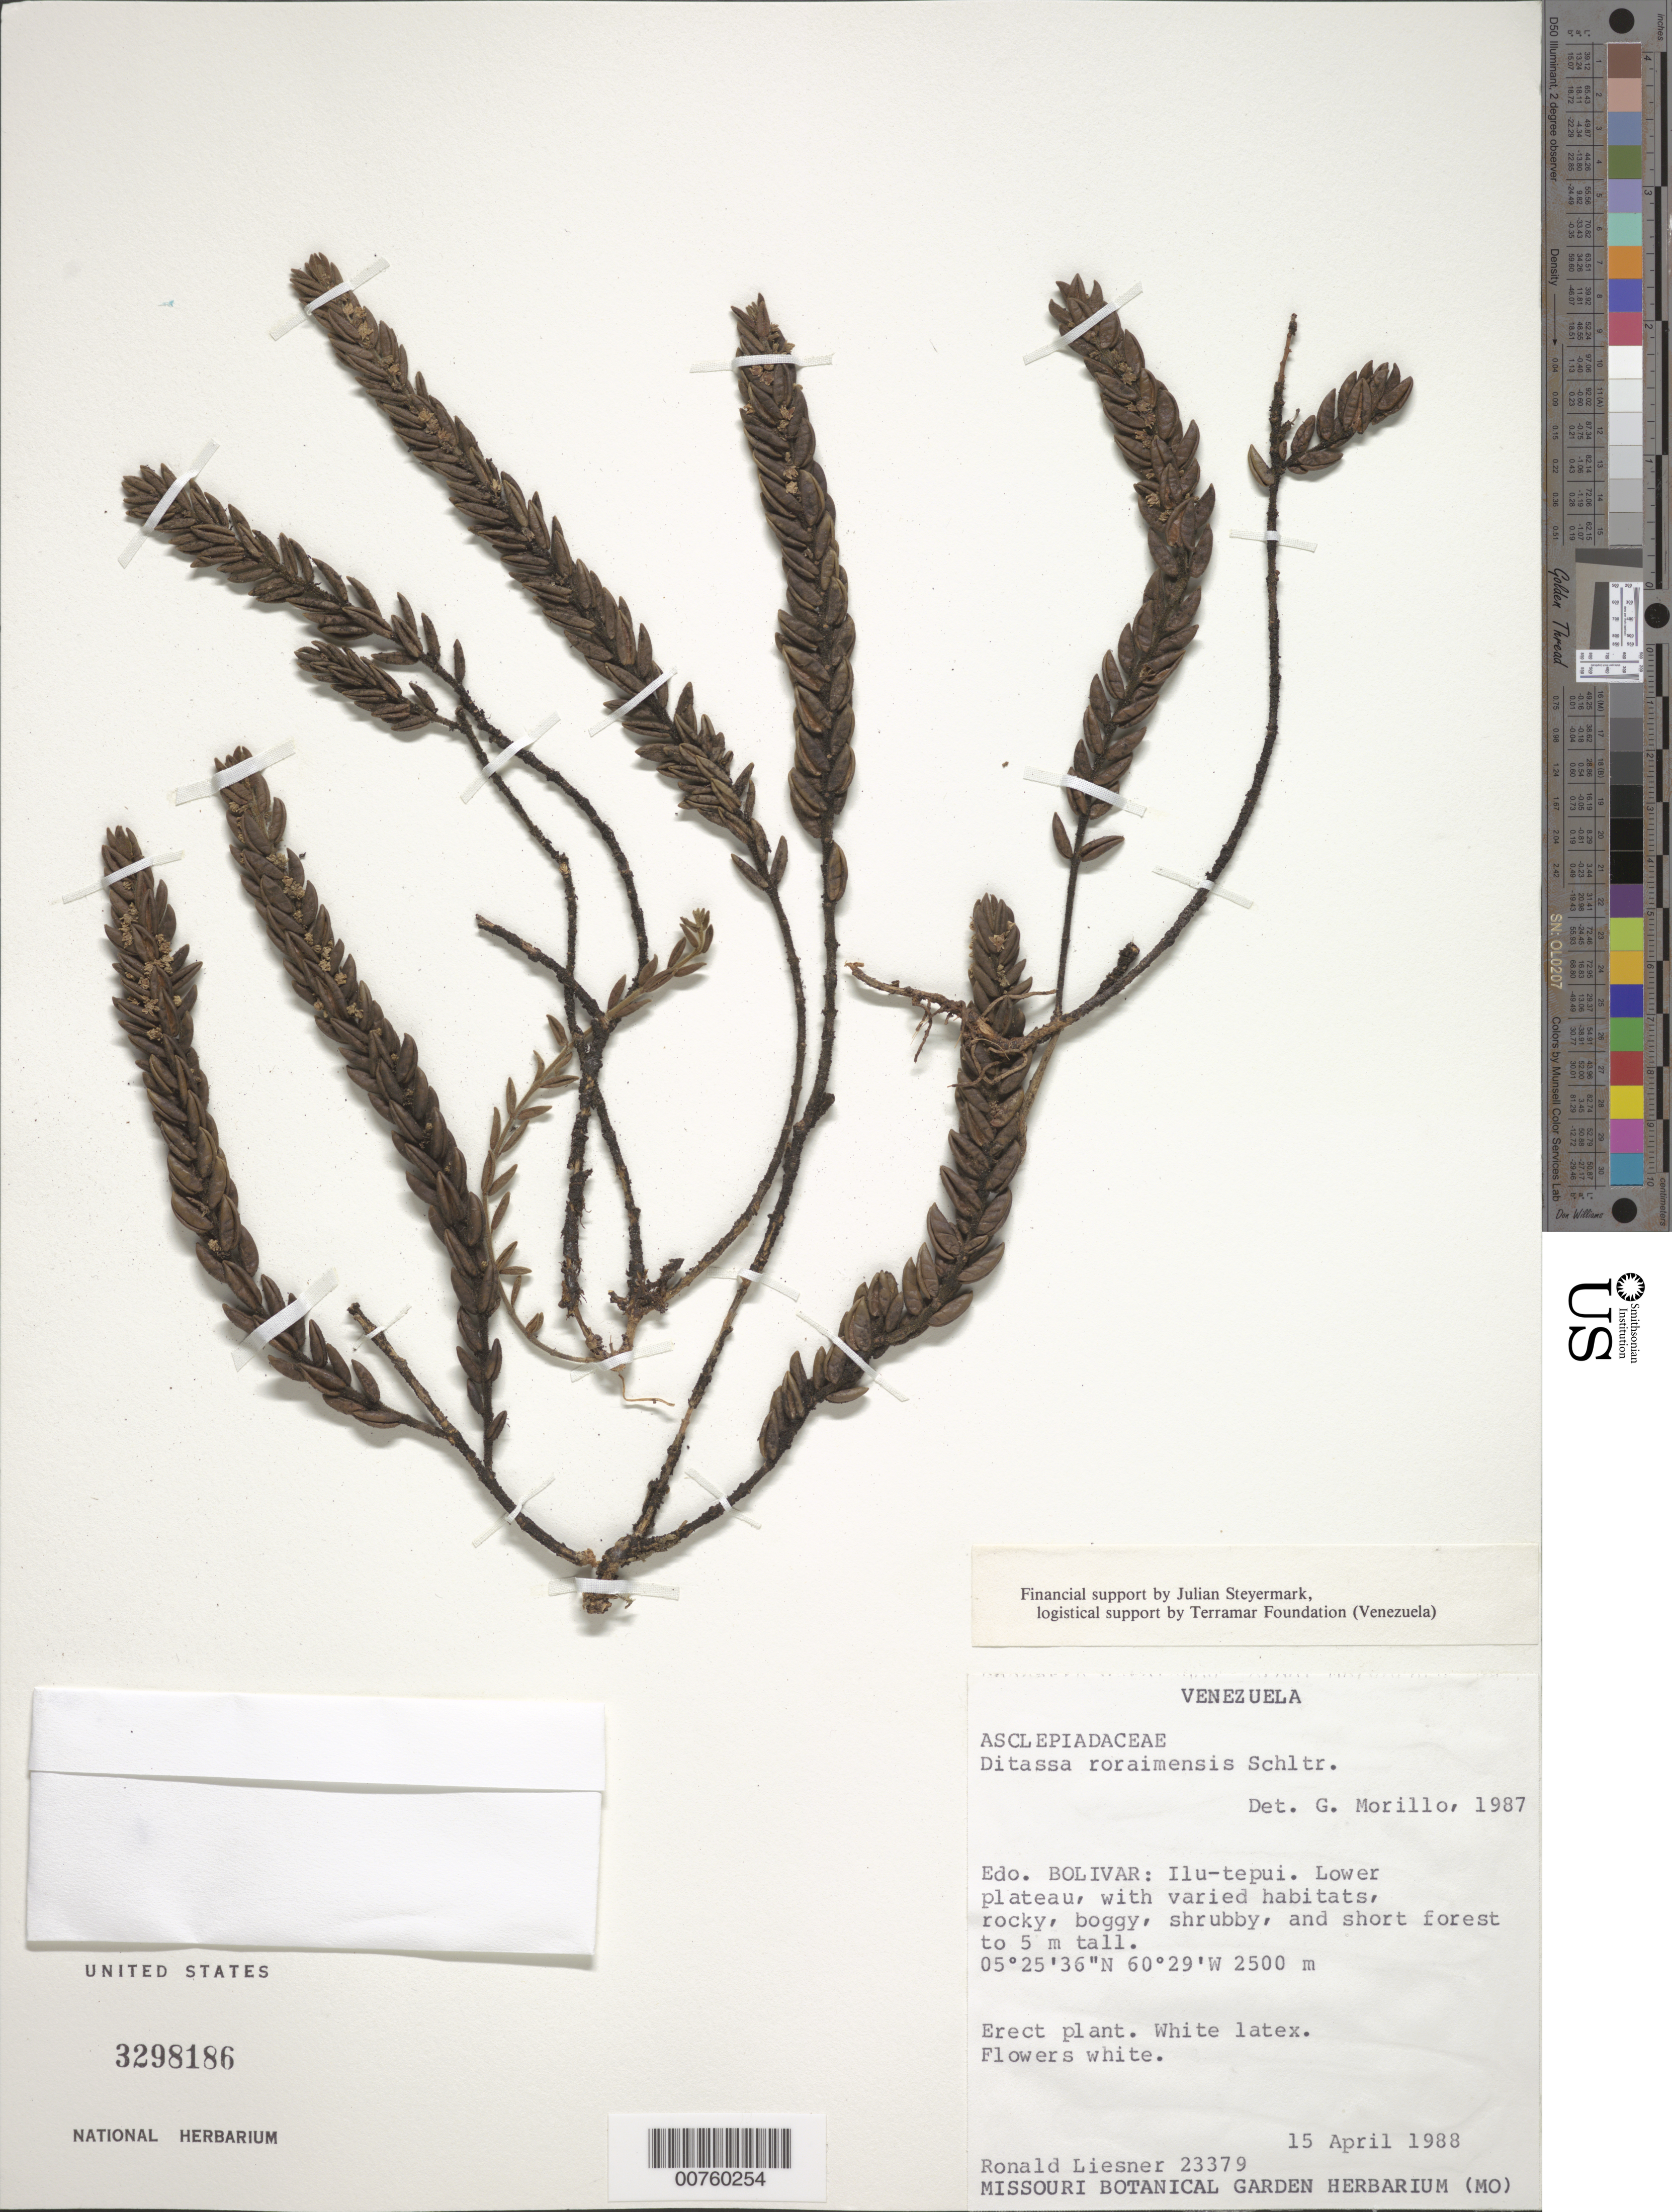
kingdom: Plantae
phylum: Tracheophyta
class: Magnoliopsida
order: Gentianales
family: Apocynaceae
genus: Ditassa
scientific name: Ditassa roraimensis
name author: Schltr.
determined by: Morillo, G. N.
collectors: R. L. Liesner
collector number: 23379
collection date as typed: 15-Apr-88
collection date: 1988-04-15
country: Venezuela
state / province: Bolívar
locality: Ilu-tepuí, lower plateau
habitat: Rocky, boggy, shrubby & short forest to 5 m tall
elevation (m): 2500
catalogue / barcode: US 3298186